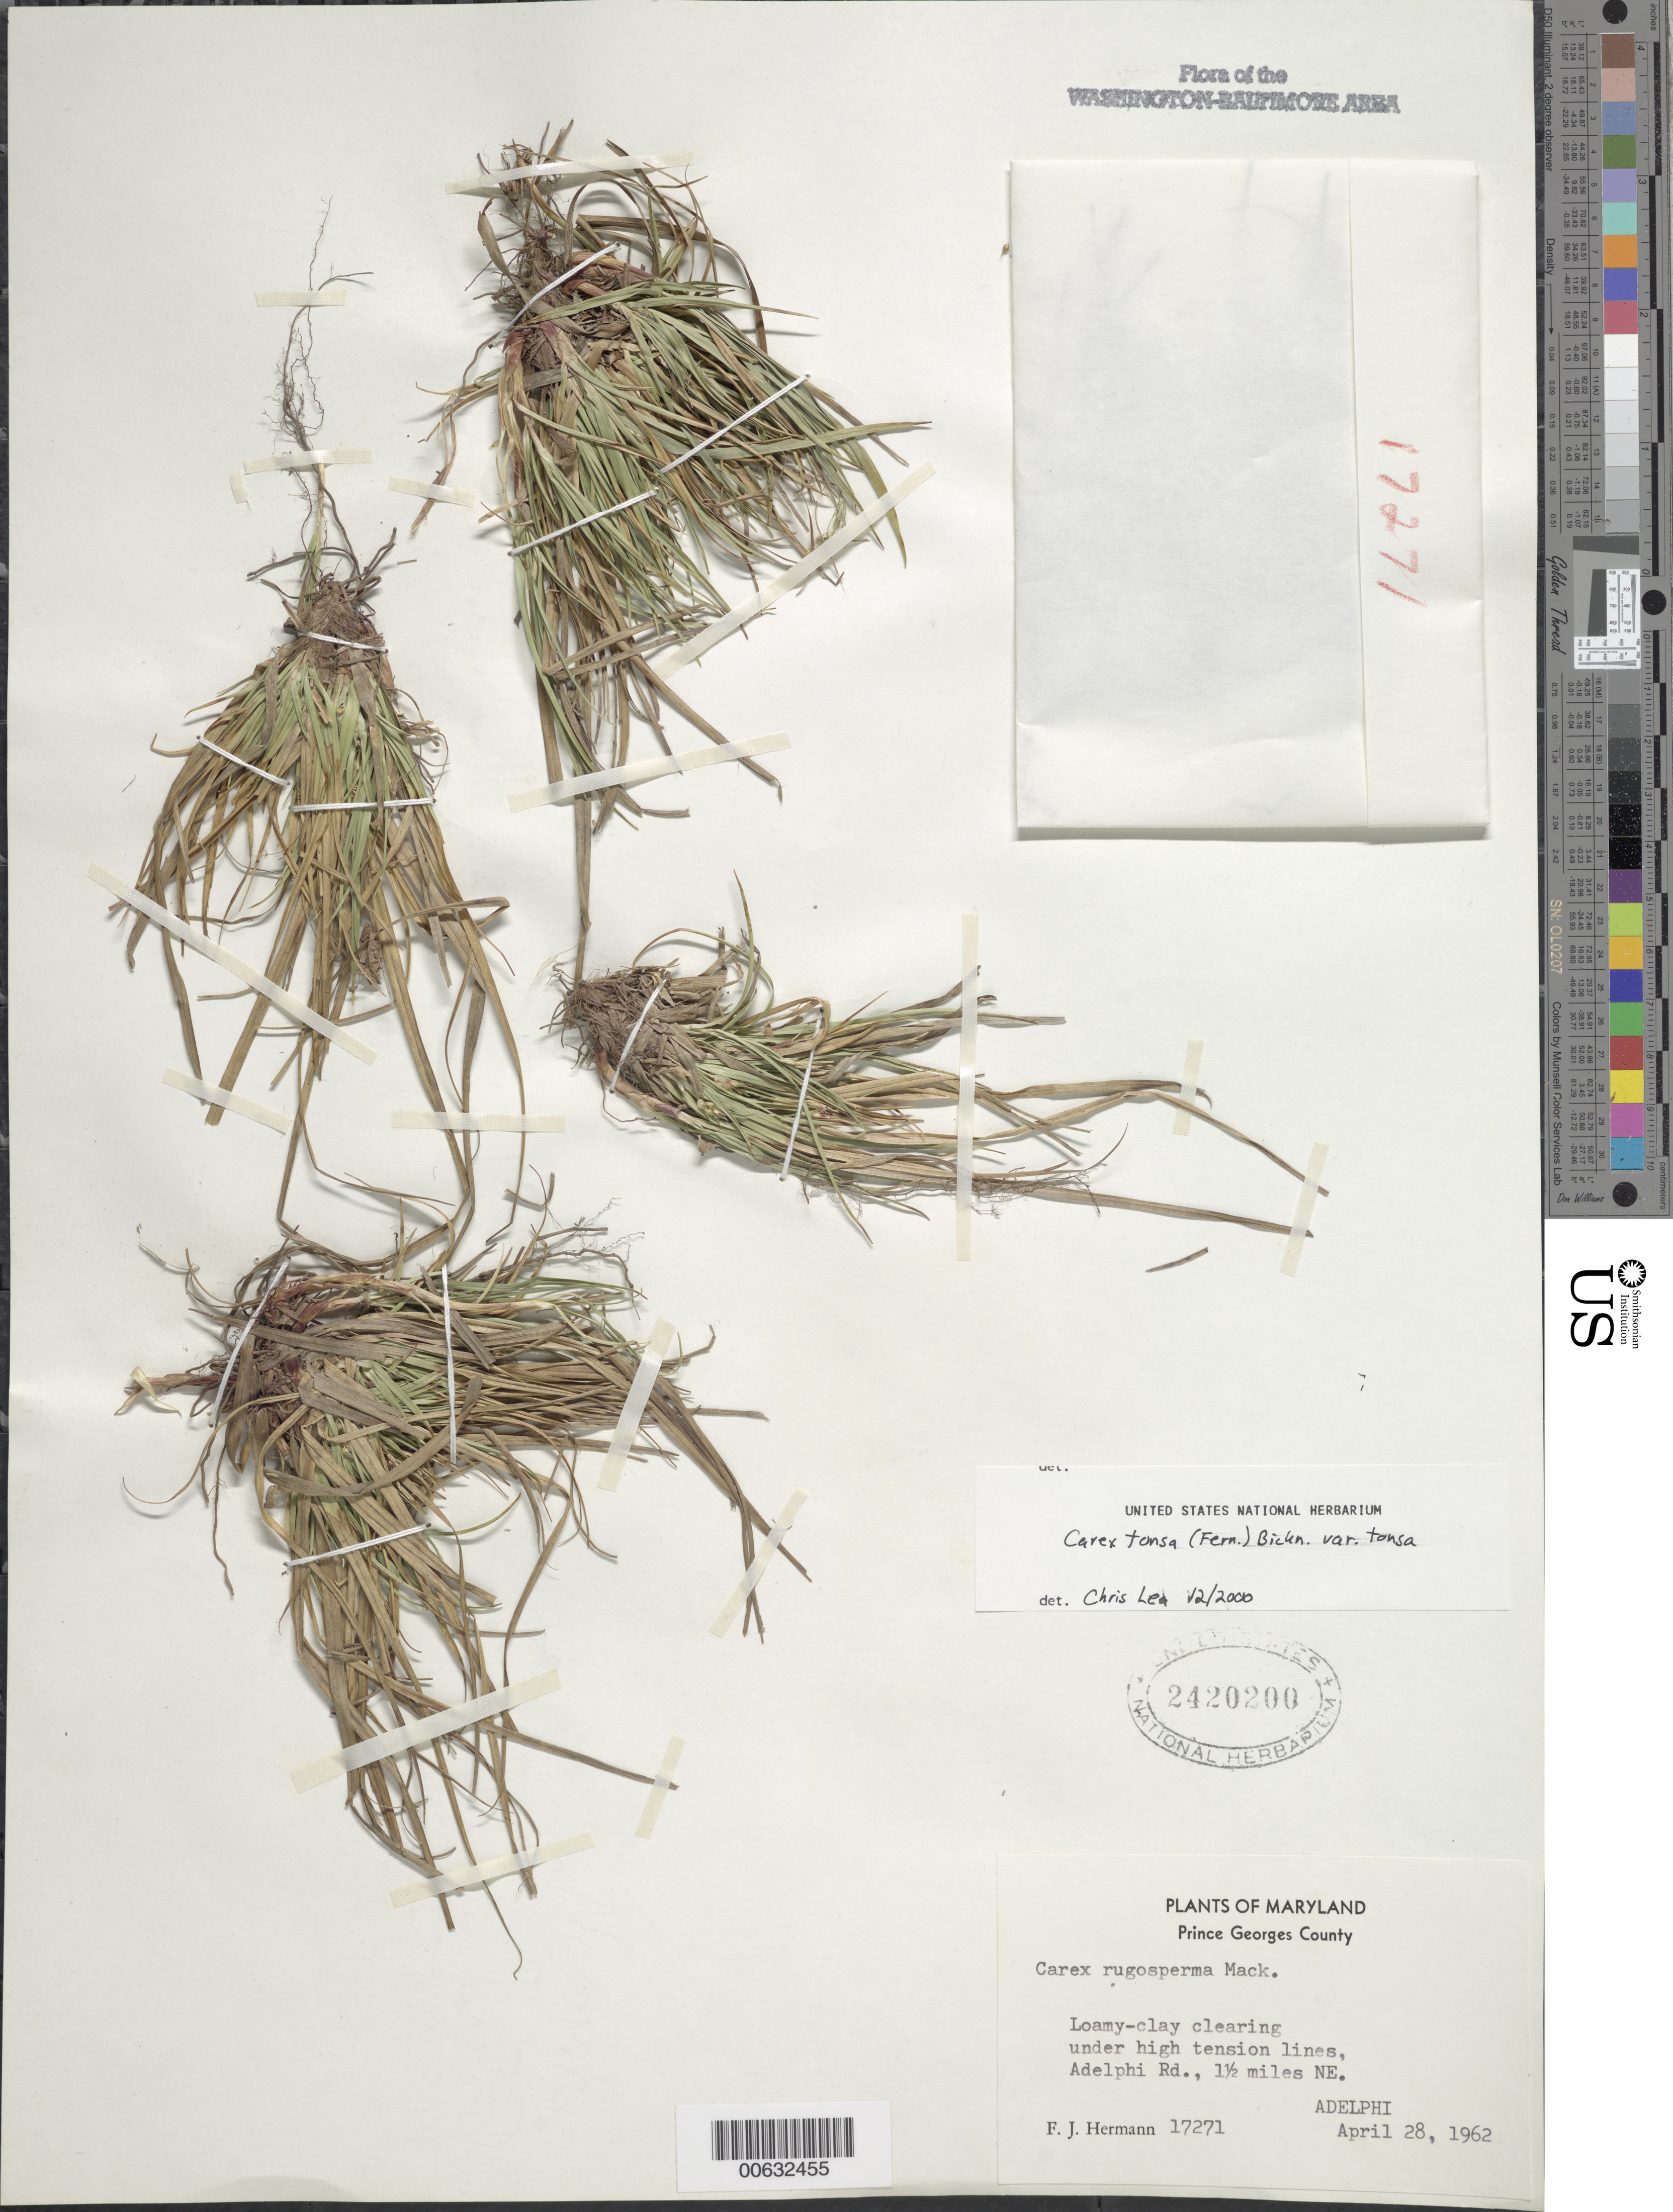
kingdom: Plantae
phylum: Tracheophyta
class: Liliopsida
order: Poales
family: Cyperaceae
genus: Carex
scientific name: Carex tonsa var. tonsa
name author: (Fernald) E.P. Bicknell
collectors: F. J. Hermann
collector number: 17271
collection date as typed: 28 Apr 1962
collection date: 1962-04-28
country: United States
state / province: Maryland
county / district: Prince George's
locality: Adelphi Rd., Adelphi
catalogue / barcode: US 2420200